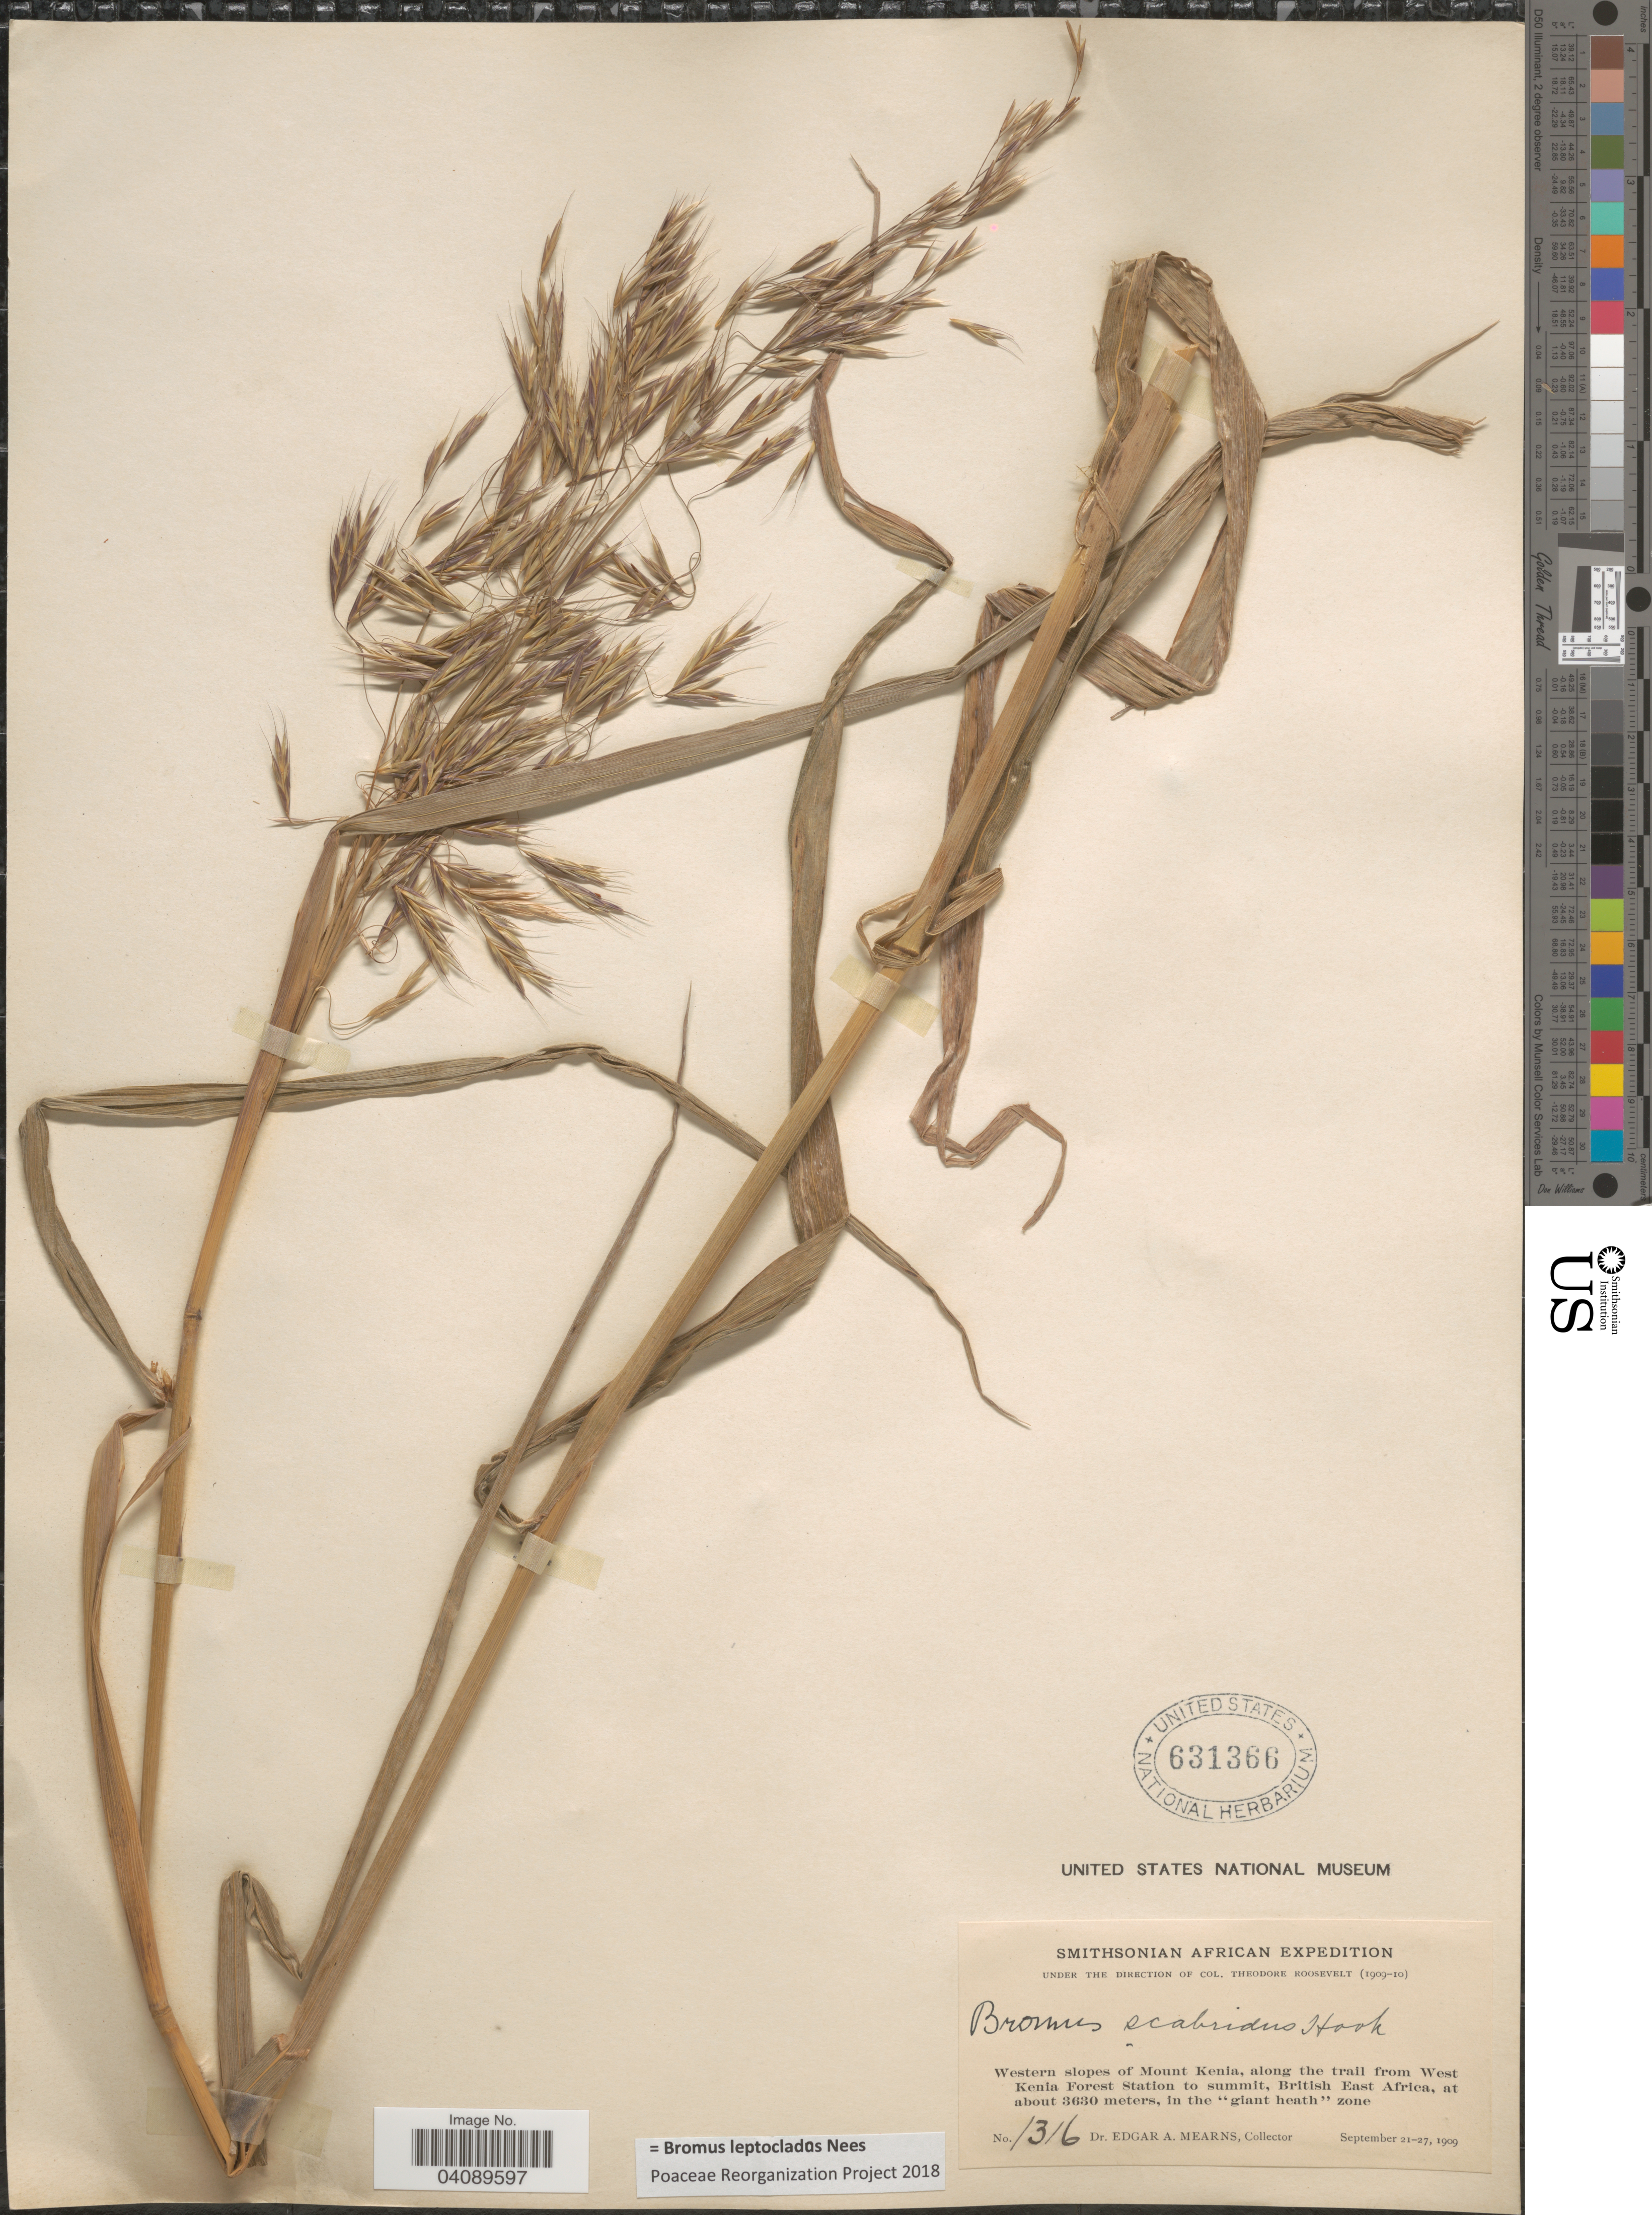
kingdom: Plantae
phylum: Tracheophyta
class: Liliopsida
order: Poales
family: Poaceae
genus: Bromus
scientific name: Bromus leptoclados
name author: Nees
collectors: E. A. Mearns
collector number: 1316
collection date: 1909-09-21/1909-09-27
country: Kenya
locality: Smithsonian African Expedition. Western slopes of Mount Kenia, along the trail from West Kenia Forest Station to summit, British East Africa, in the "giant heath" zone.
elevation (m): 3630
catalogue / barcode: US 631366